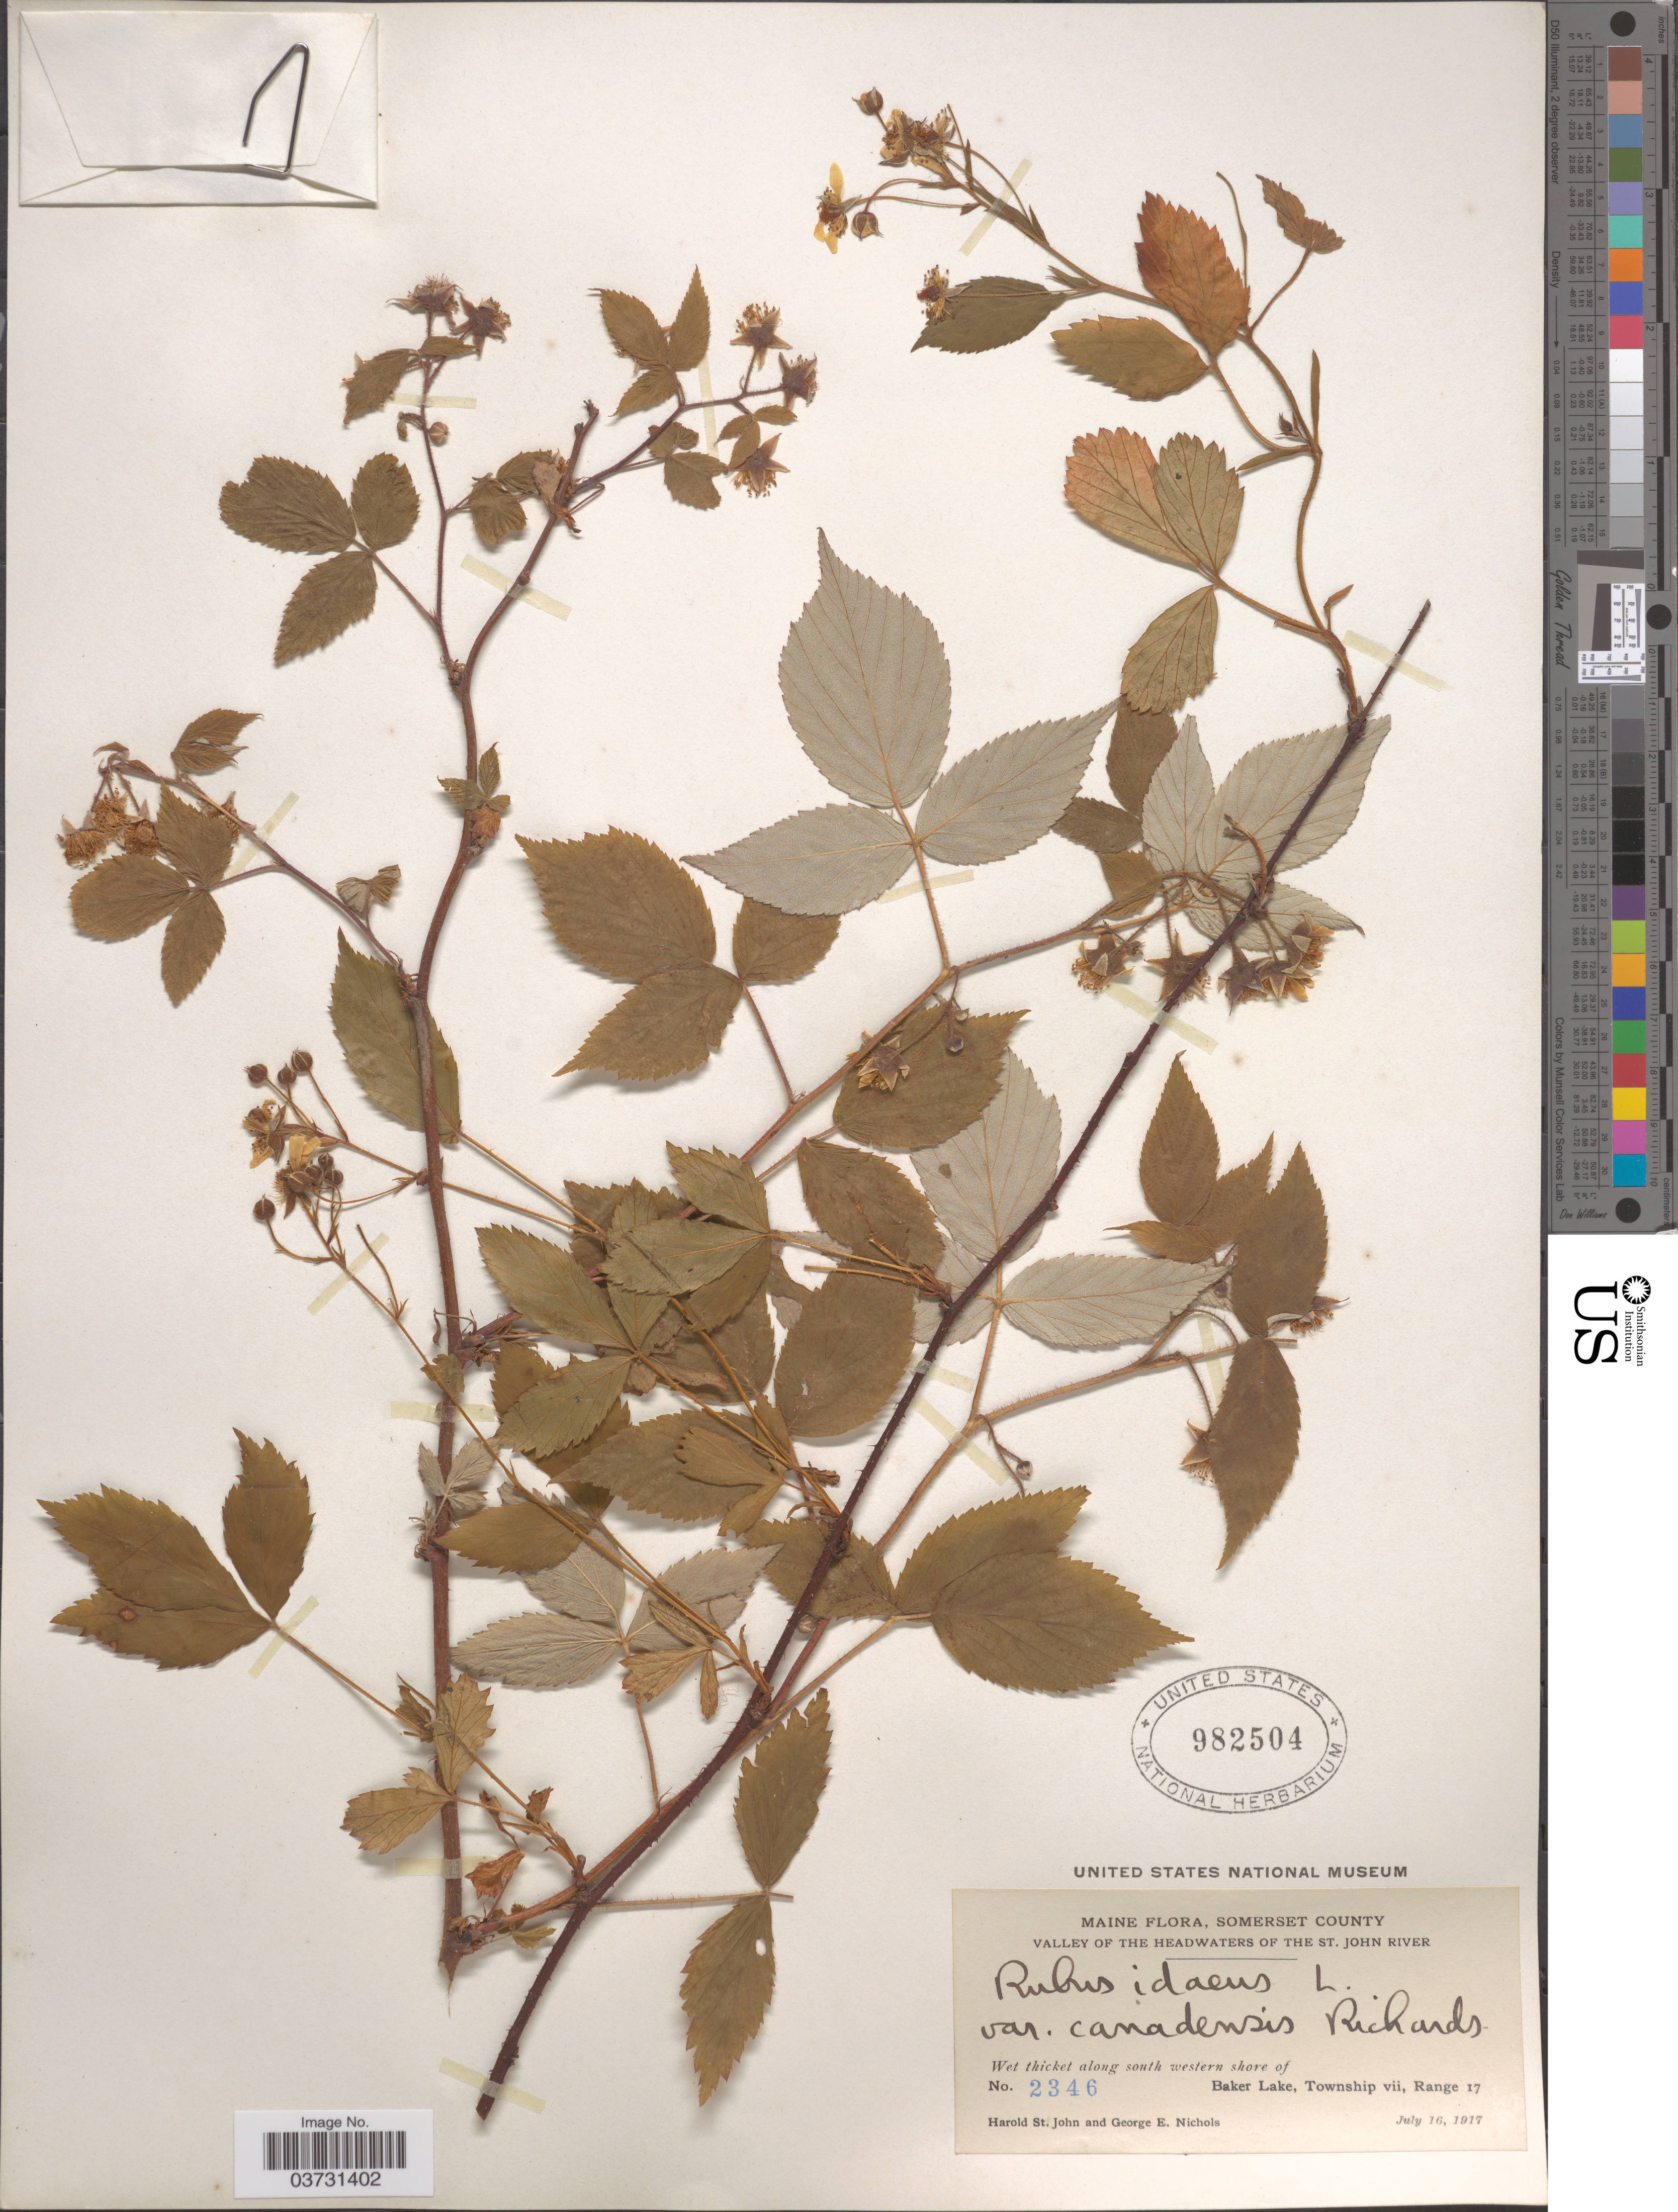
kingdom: Plantae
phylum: Tracheophyta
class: Magnoliopsida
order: Rosales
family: Rosaceae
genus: Rubus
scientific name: Rubus strigosus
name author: Michx.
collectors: H. St. John & G. E. Nichols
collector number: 2346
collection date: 1917-07-16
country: United States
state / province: Maine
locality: Somerset County. Valley of the Headwaters of The St. John River. Wet thicket along south western shore of Baker Lake, Township vii, Range 17.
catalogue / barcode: US 982504